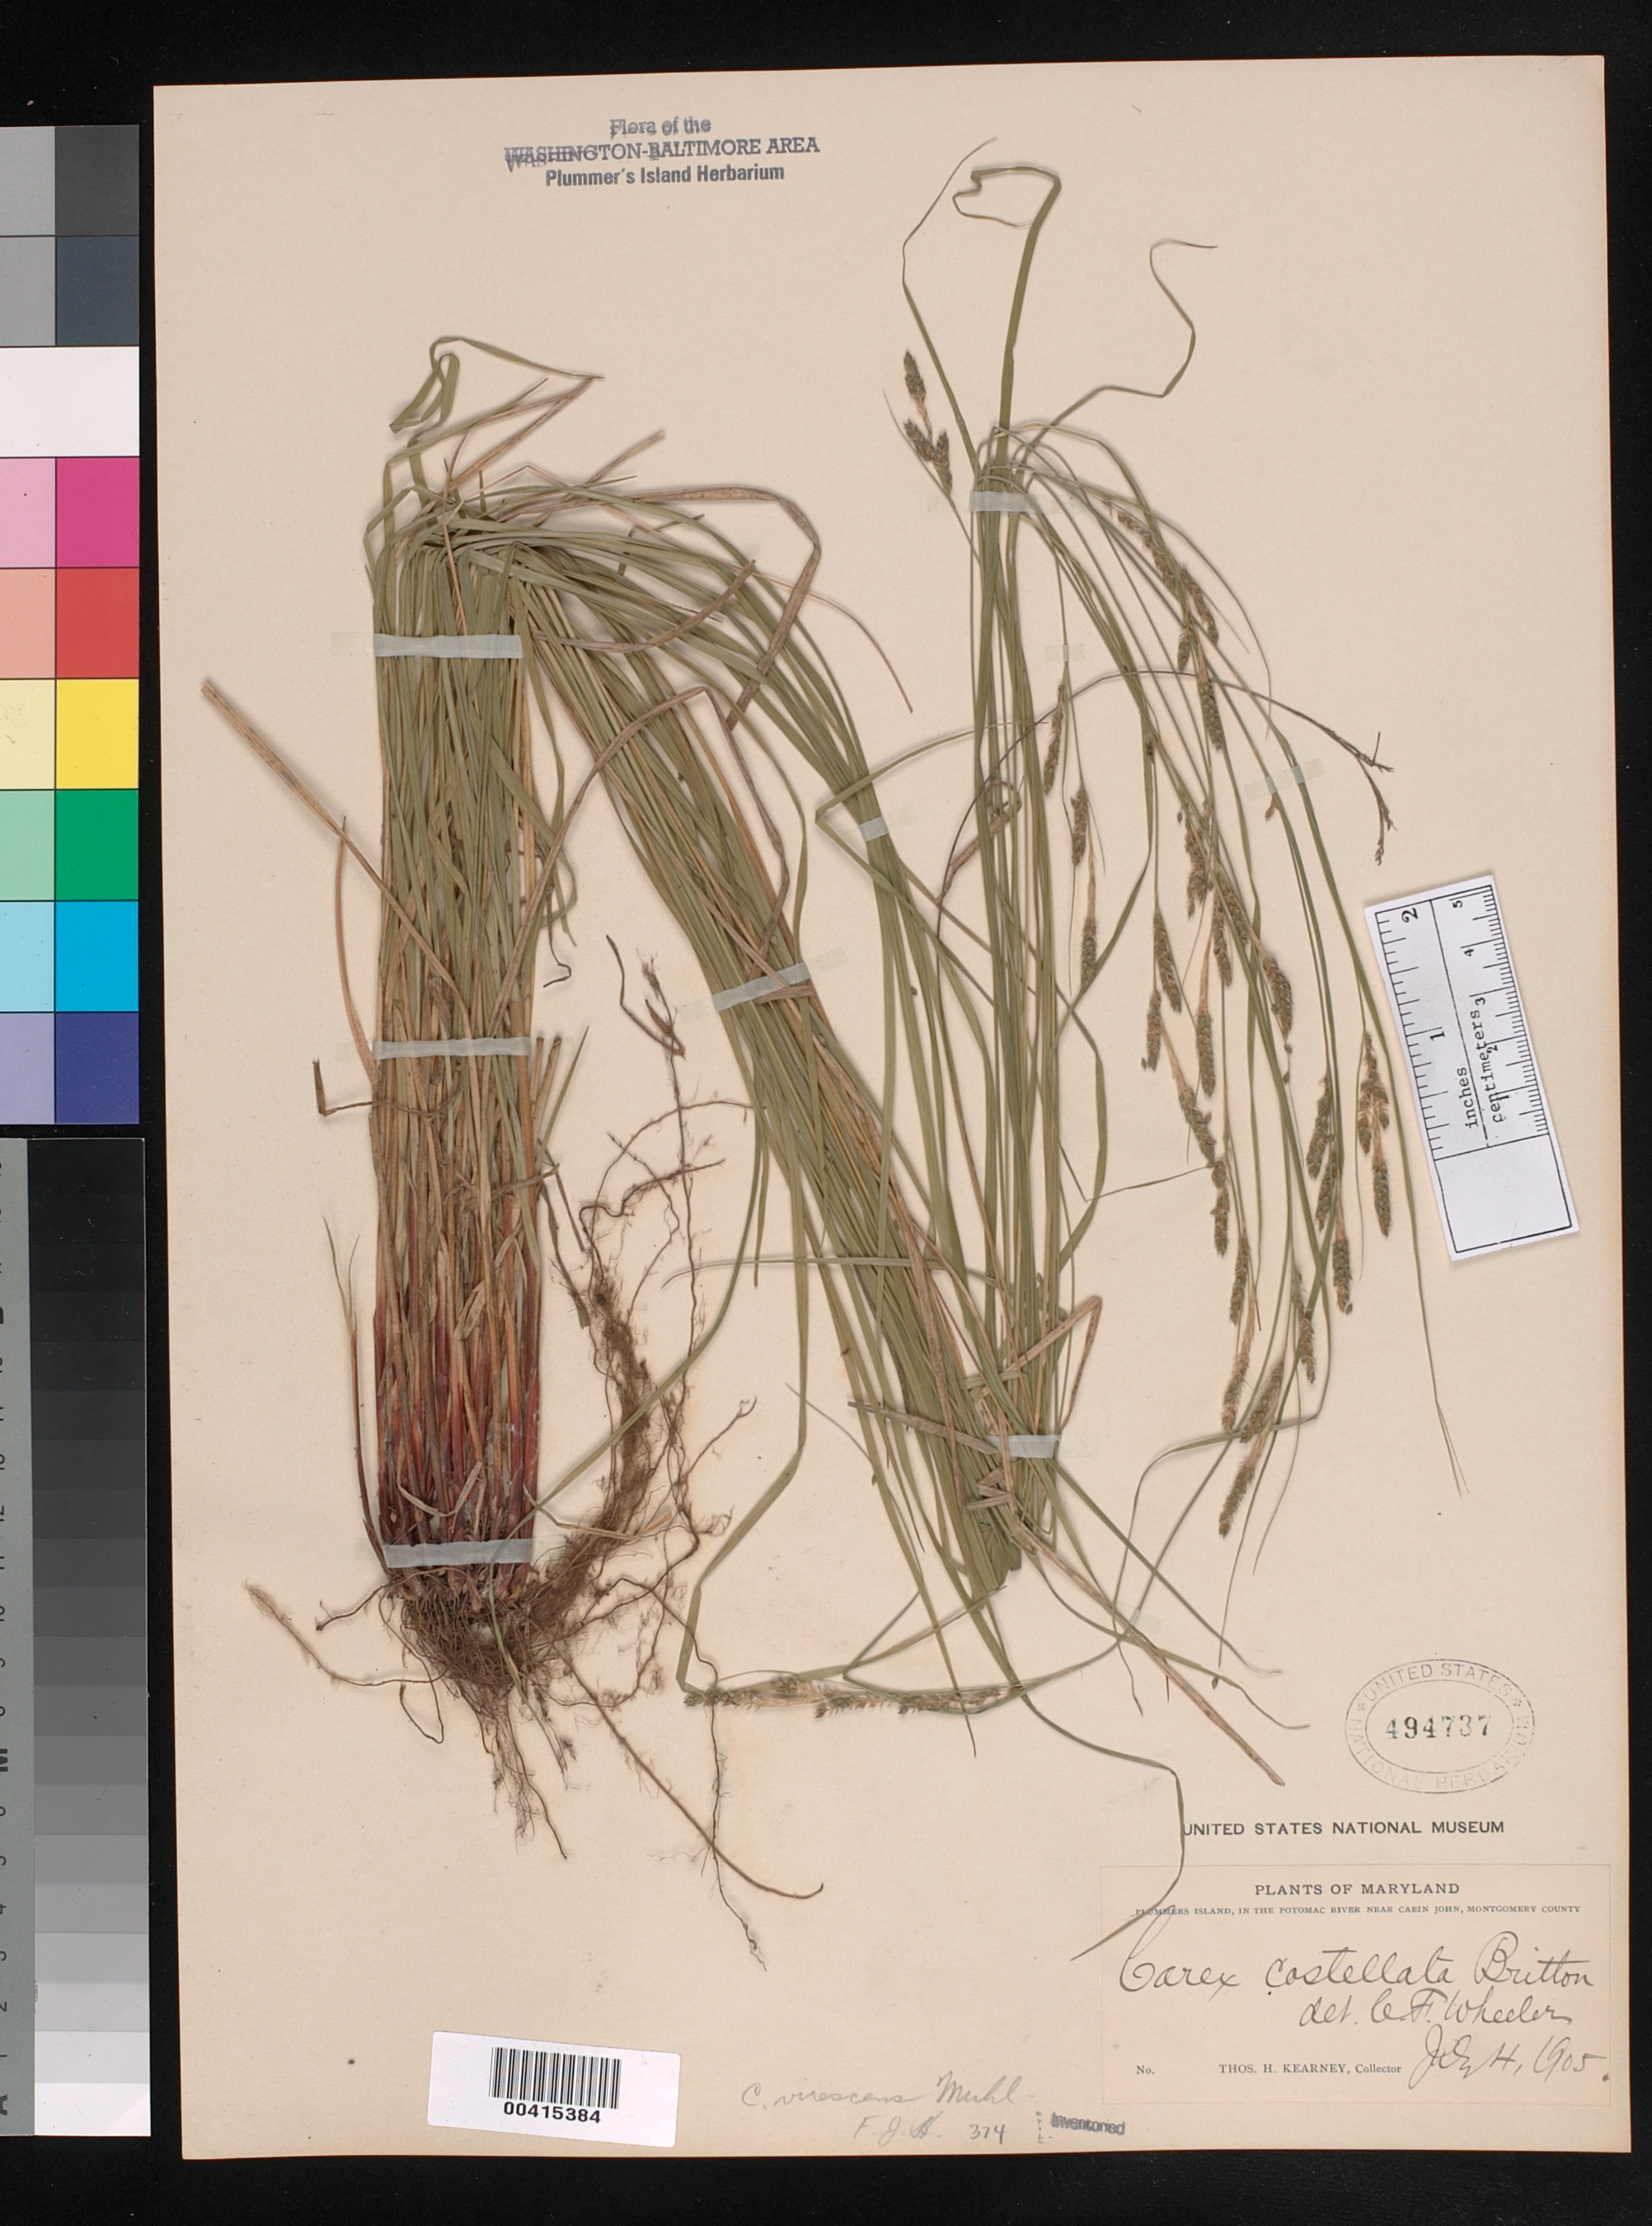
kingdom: Plantae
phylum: Tracheophyta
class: Liliopsida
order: Poales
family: Cyperaceae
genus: Carex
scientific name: Carex virescens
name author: Muhl. ex Willd.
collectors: T. H. Kearney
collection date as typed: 04 Jul 1905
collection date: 1905-07-04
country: United States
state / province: Maryland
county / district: Montgomery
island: Plummers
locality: Plummer's Island Plummers Island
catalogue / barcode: US 494737